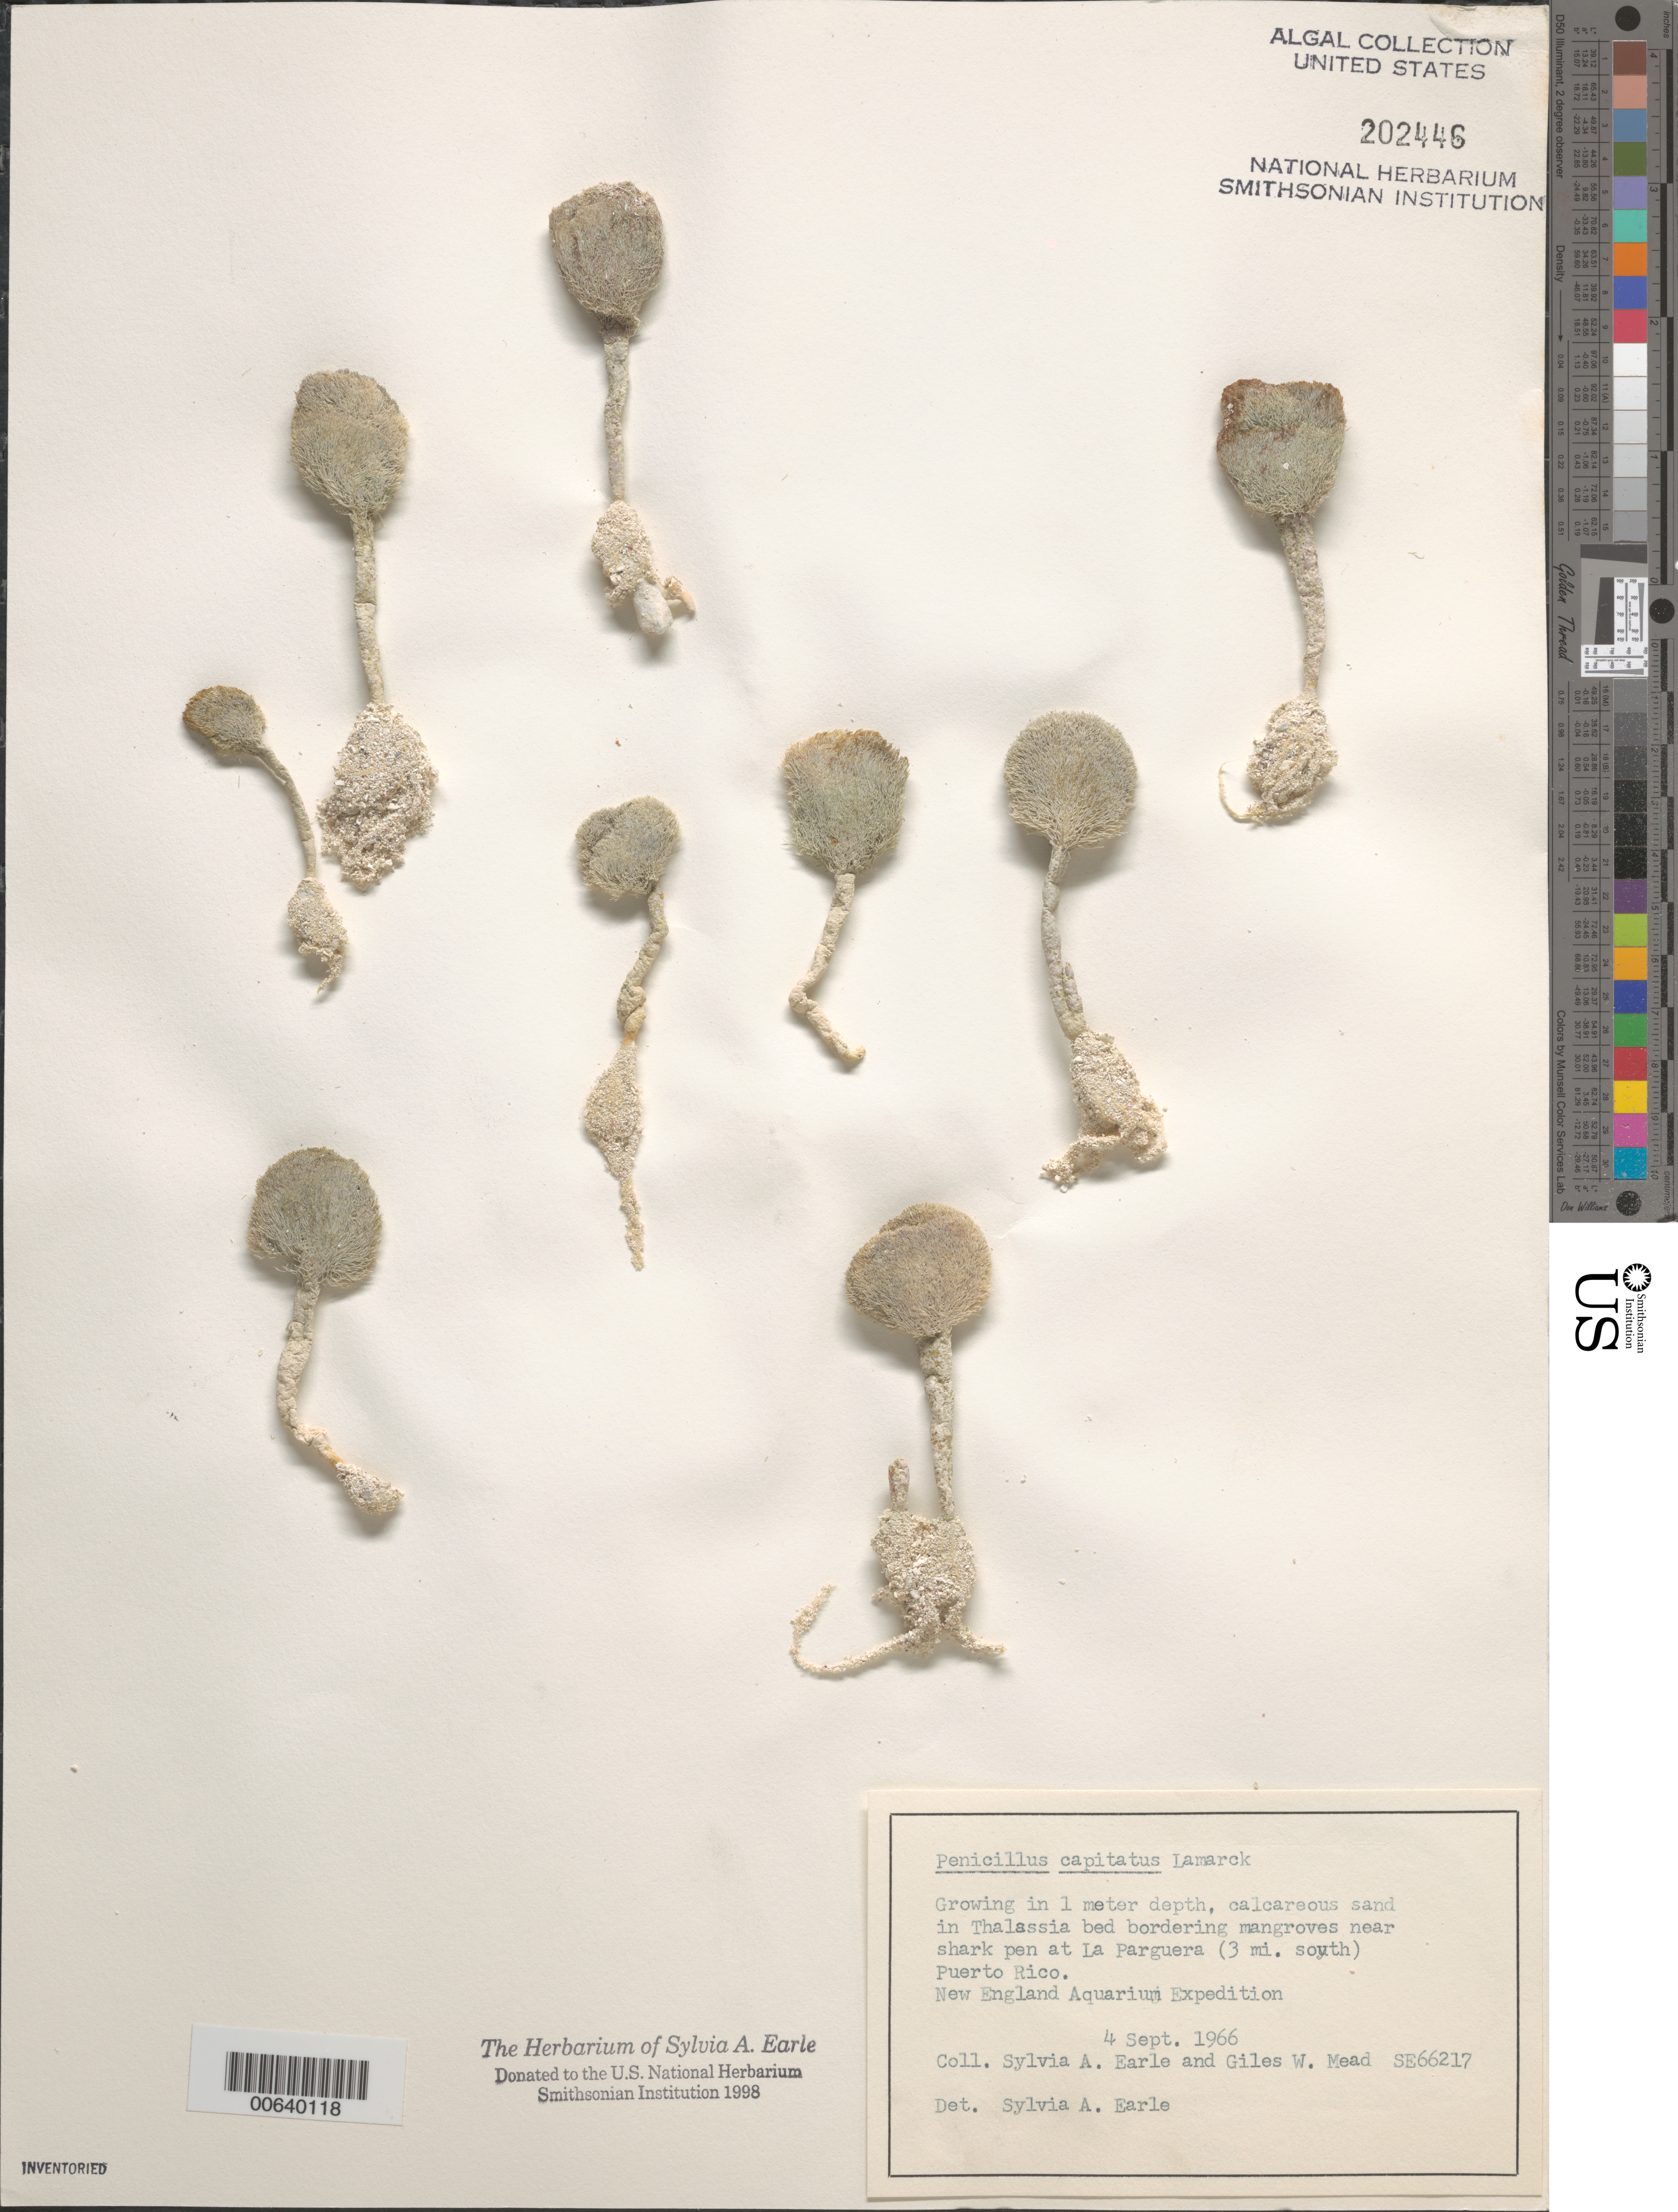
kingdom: Plantae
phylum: Chlorophyta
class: Ulvophyceae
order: Bryopsidales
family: Udoteaceae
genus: Penicillus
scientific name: Penicillus capitatus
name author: Lam.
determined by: Earle, S. A.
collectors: S. A. Earle & G. W. Mead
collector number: Se 66217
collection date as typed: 04 Sep 1966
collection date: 1966-09-04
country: Puerto Rico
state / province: Lajas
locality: La Parguera, 3 miles south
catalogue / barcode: US 202446